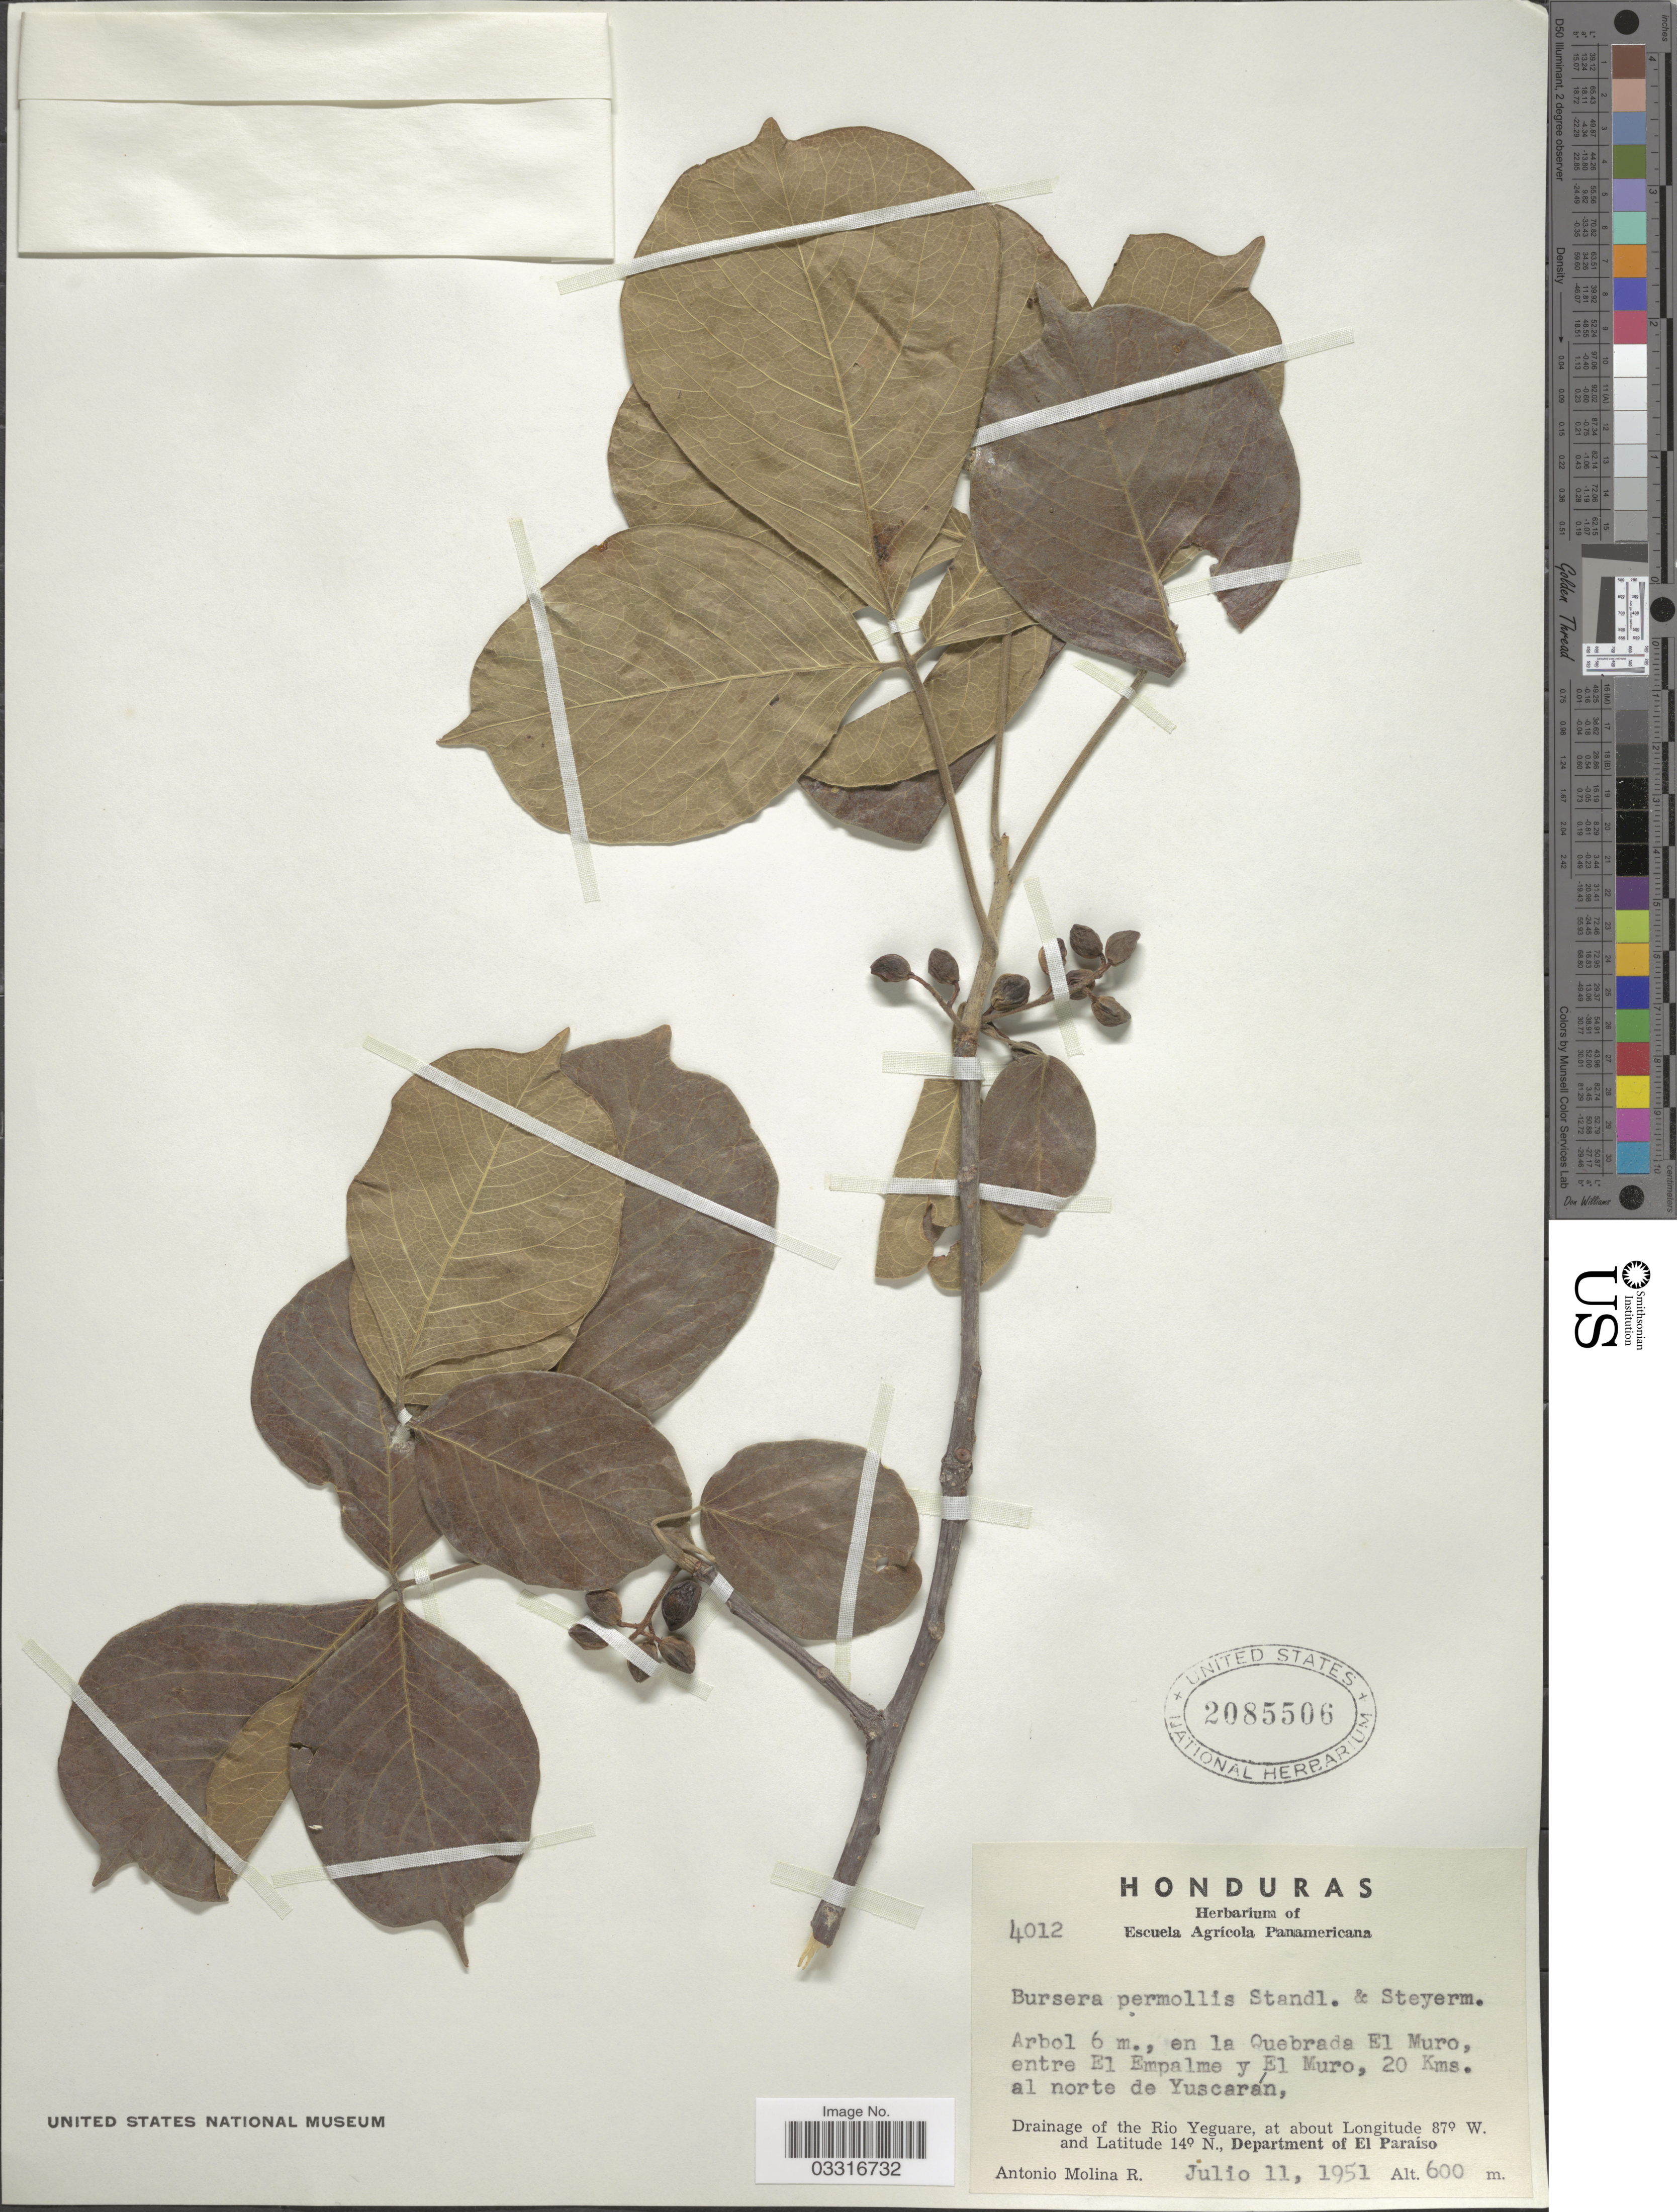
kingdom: Plantae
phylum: Tracheophyta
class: Magnoliopsida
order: Sapindales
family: Burseraceae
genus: Bursera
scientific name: Bursera permollis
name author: Standl. & Steyerm.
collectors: A. Molina R.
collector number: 4012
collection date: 1951-07-11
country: Honduras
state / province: El Paraíso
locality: En la Quebrada El Muro, entre El Empalme y El Muro, 20 Kms. al norte de Yuscarán, Drainage of the Rio Yeguare, Department of El Paraíso.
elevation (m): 600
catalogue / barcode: US 2085506